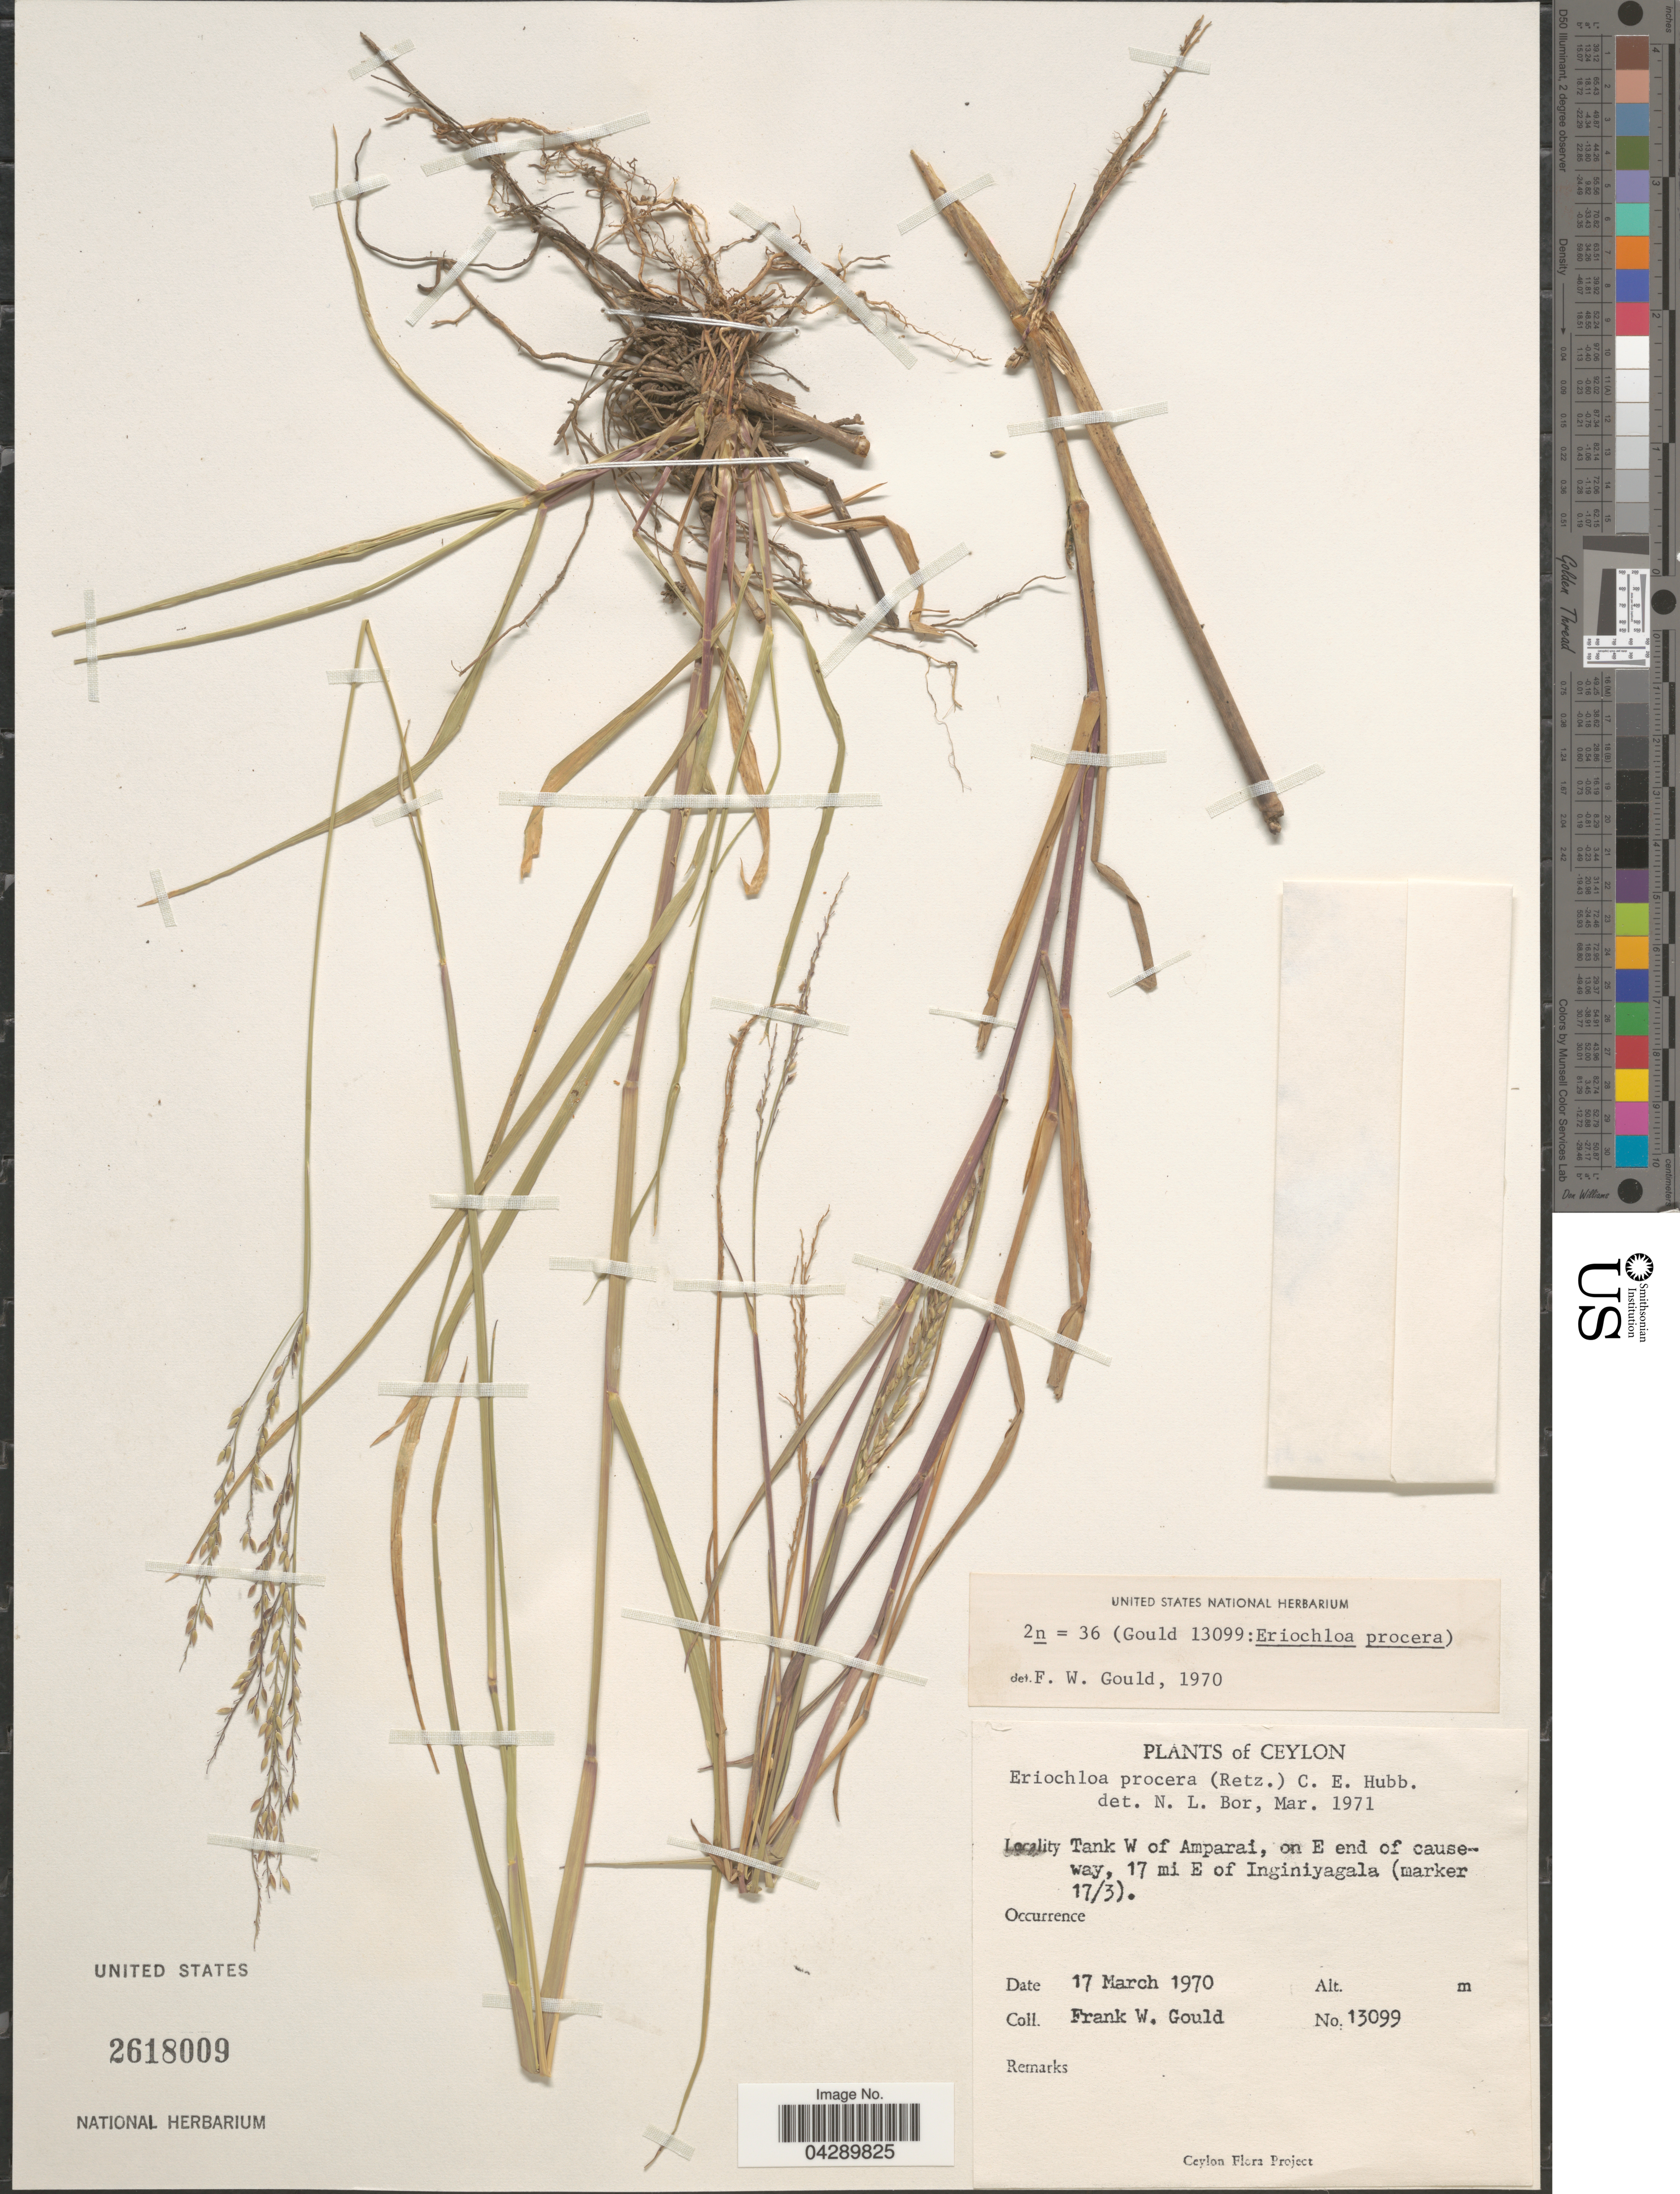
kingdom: Plantae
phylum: Tracheophyta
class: Liliopsida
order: Poales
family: Poaceae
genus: Eriochloa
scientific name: Eriochloa procera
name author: (Retz.) C.E. Hubb.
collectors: F. W. Gould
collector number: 13099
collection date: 1970-03-17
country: Sri Lanka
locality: Ceylon. Tank W of Amparai, on E end of causeway, 17 mi E of Inginiyagala (marker 17/3).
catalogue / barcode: US 2618009